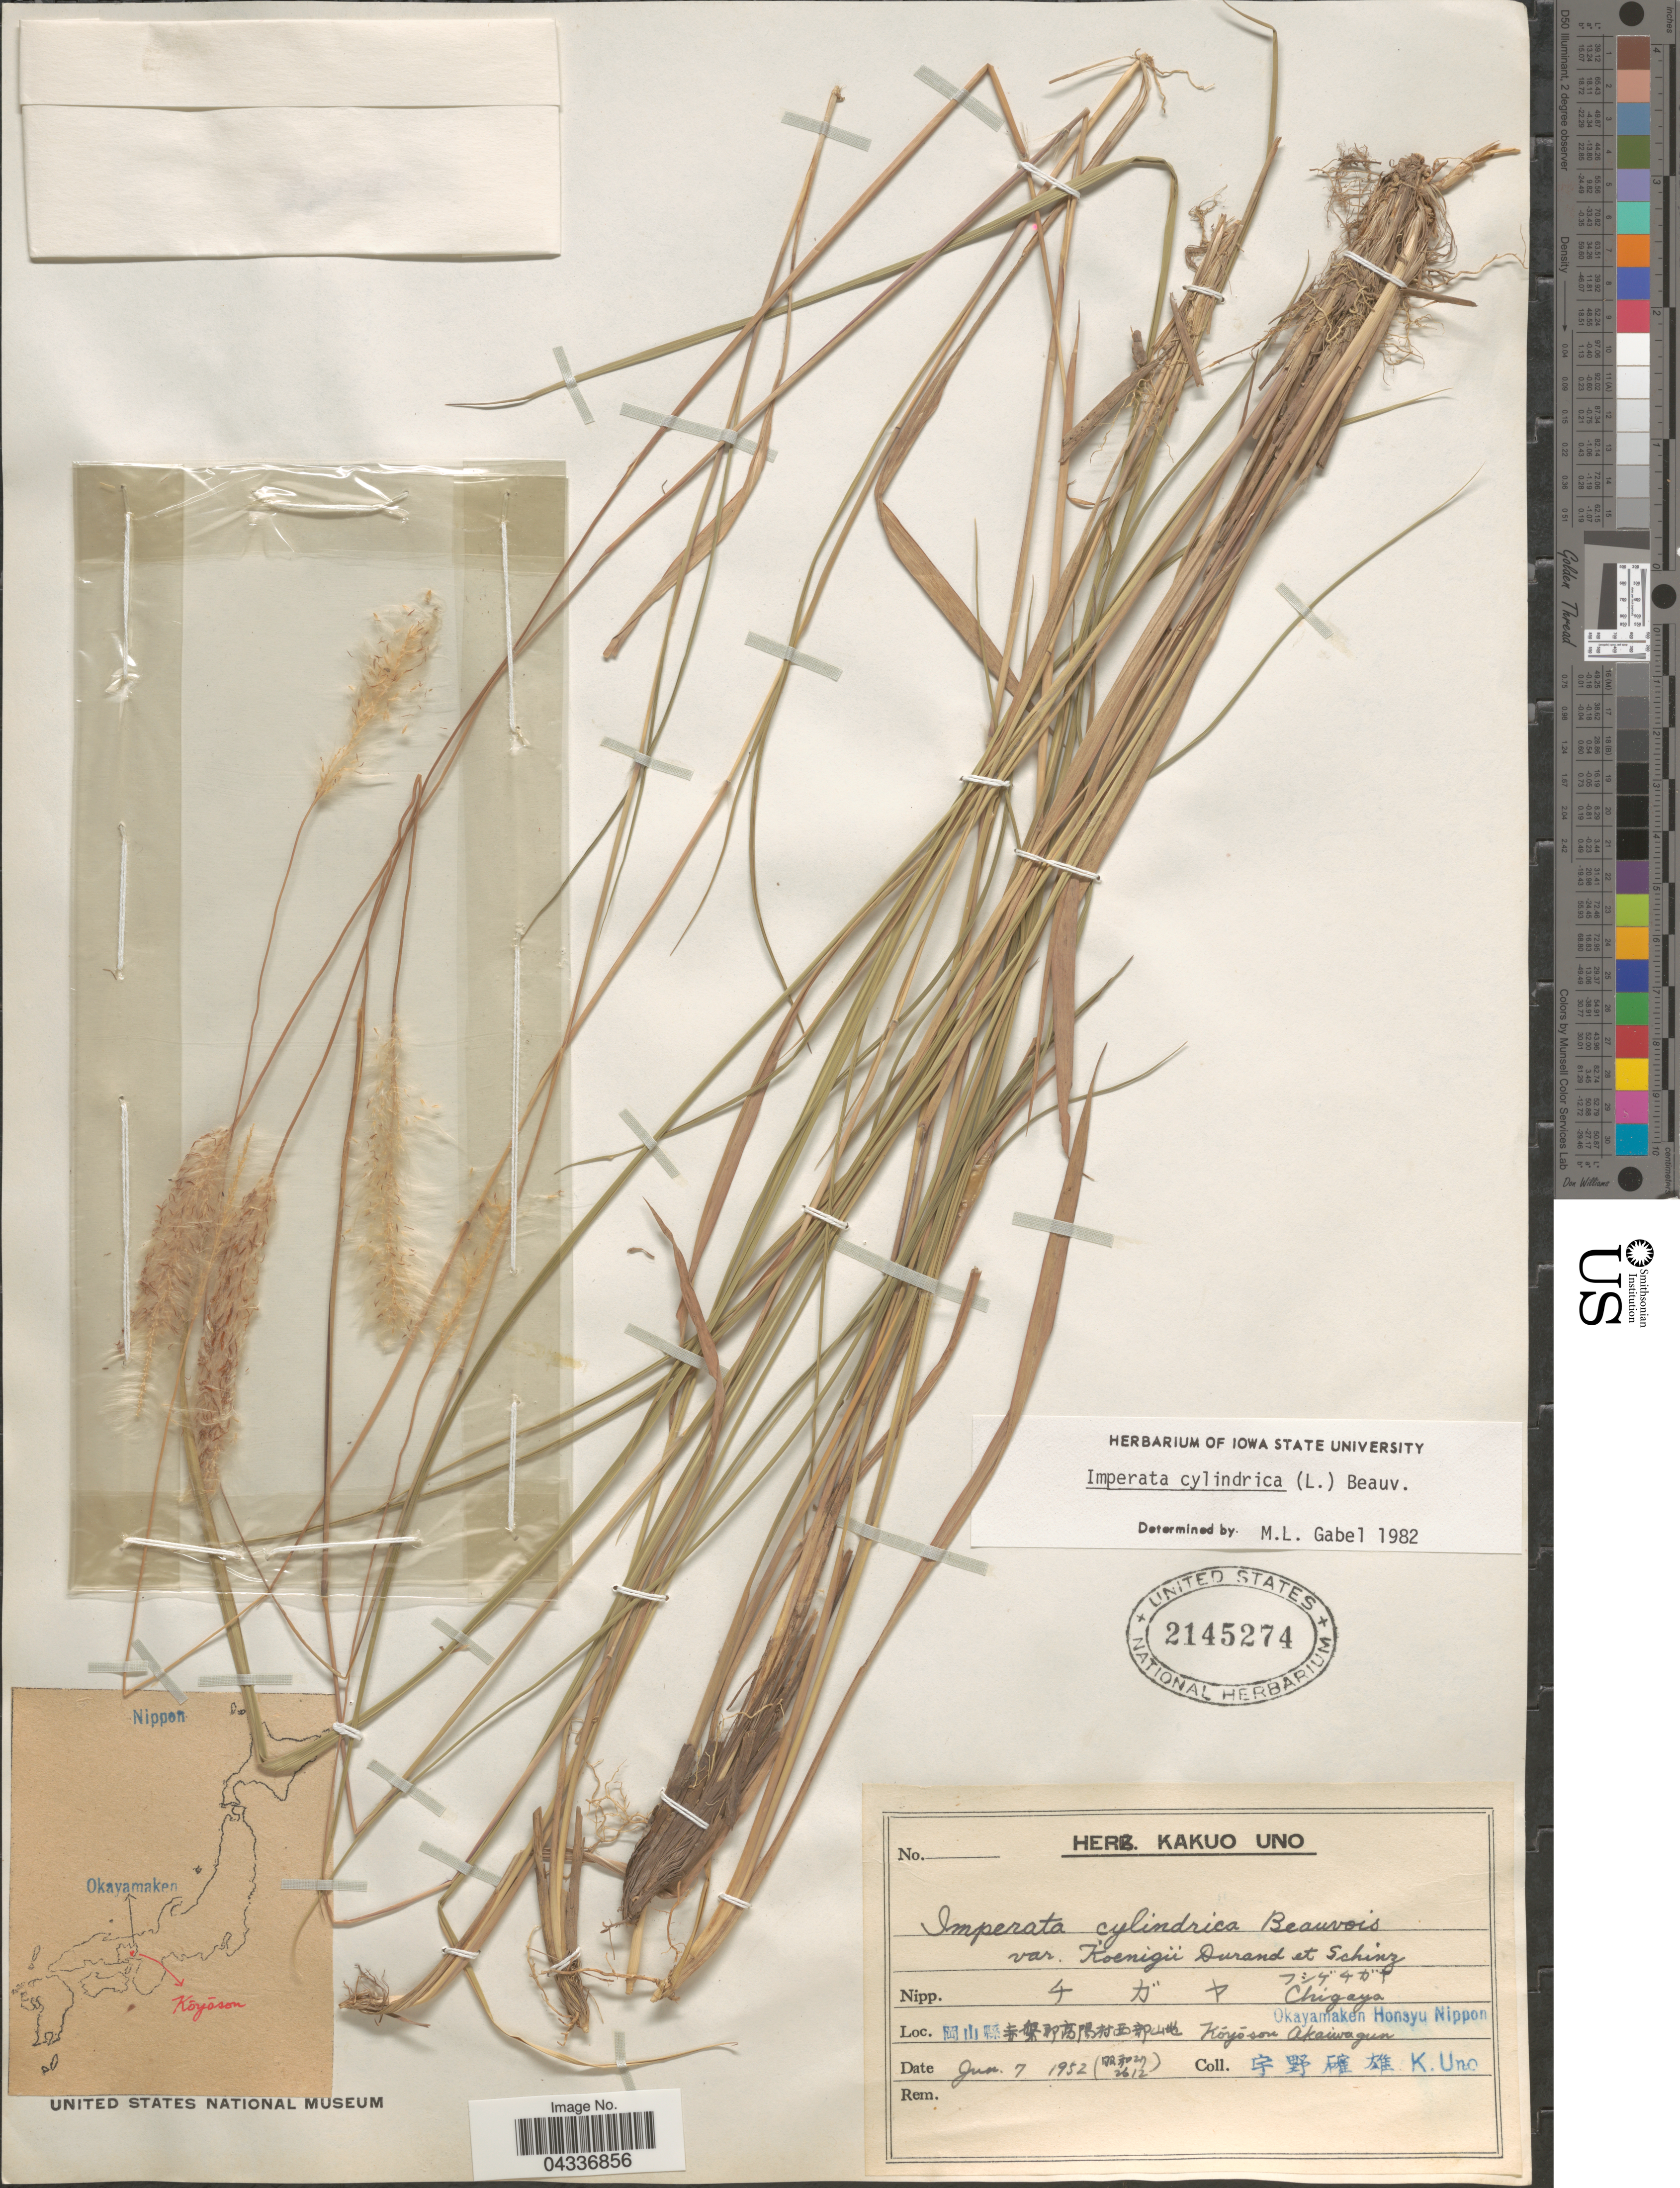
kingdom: Plantae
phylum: Tracheophyta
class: Liliopsida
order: Poales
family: Poaceae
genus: Imperata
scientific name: Imperata cylindrica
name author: (L.) P. Beauv.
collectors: K. Uno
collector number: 2612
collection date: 1952-06-07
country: Japan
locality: X. Koyoson Akaiwagun.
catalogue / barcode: US 2145274